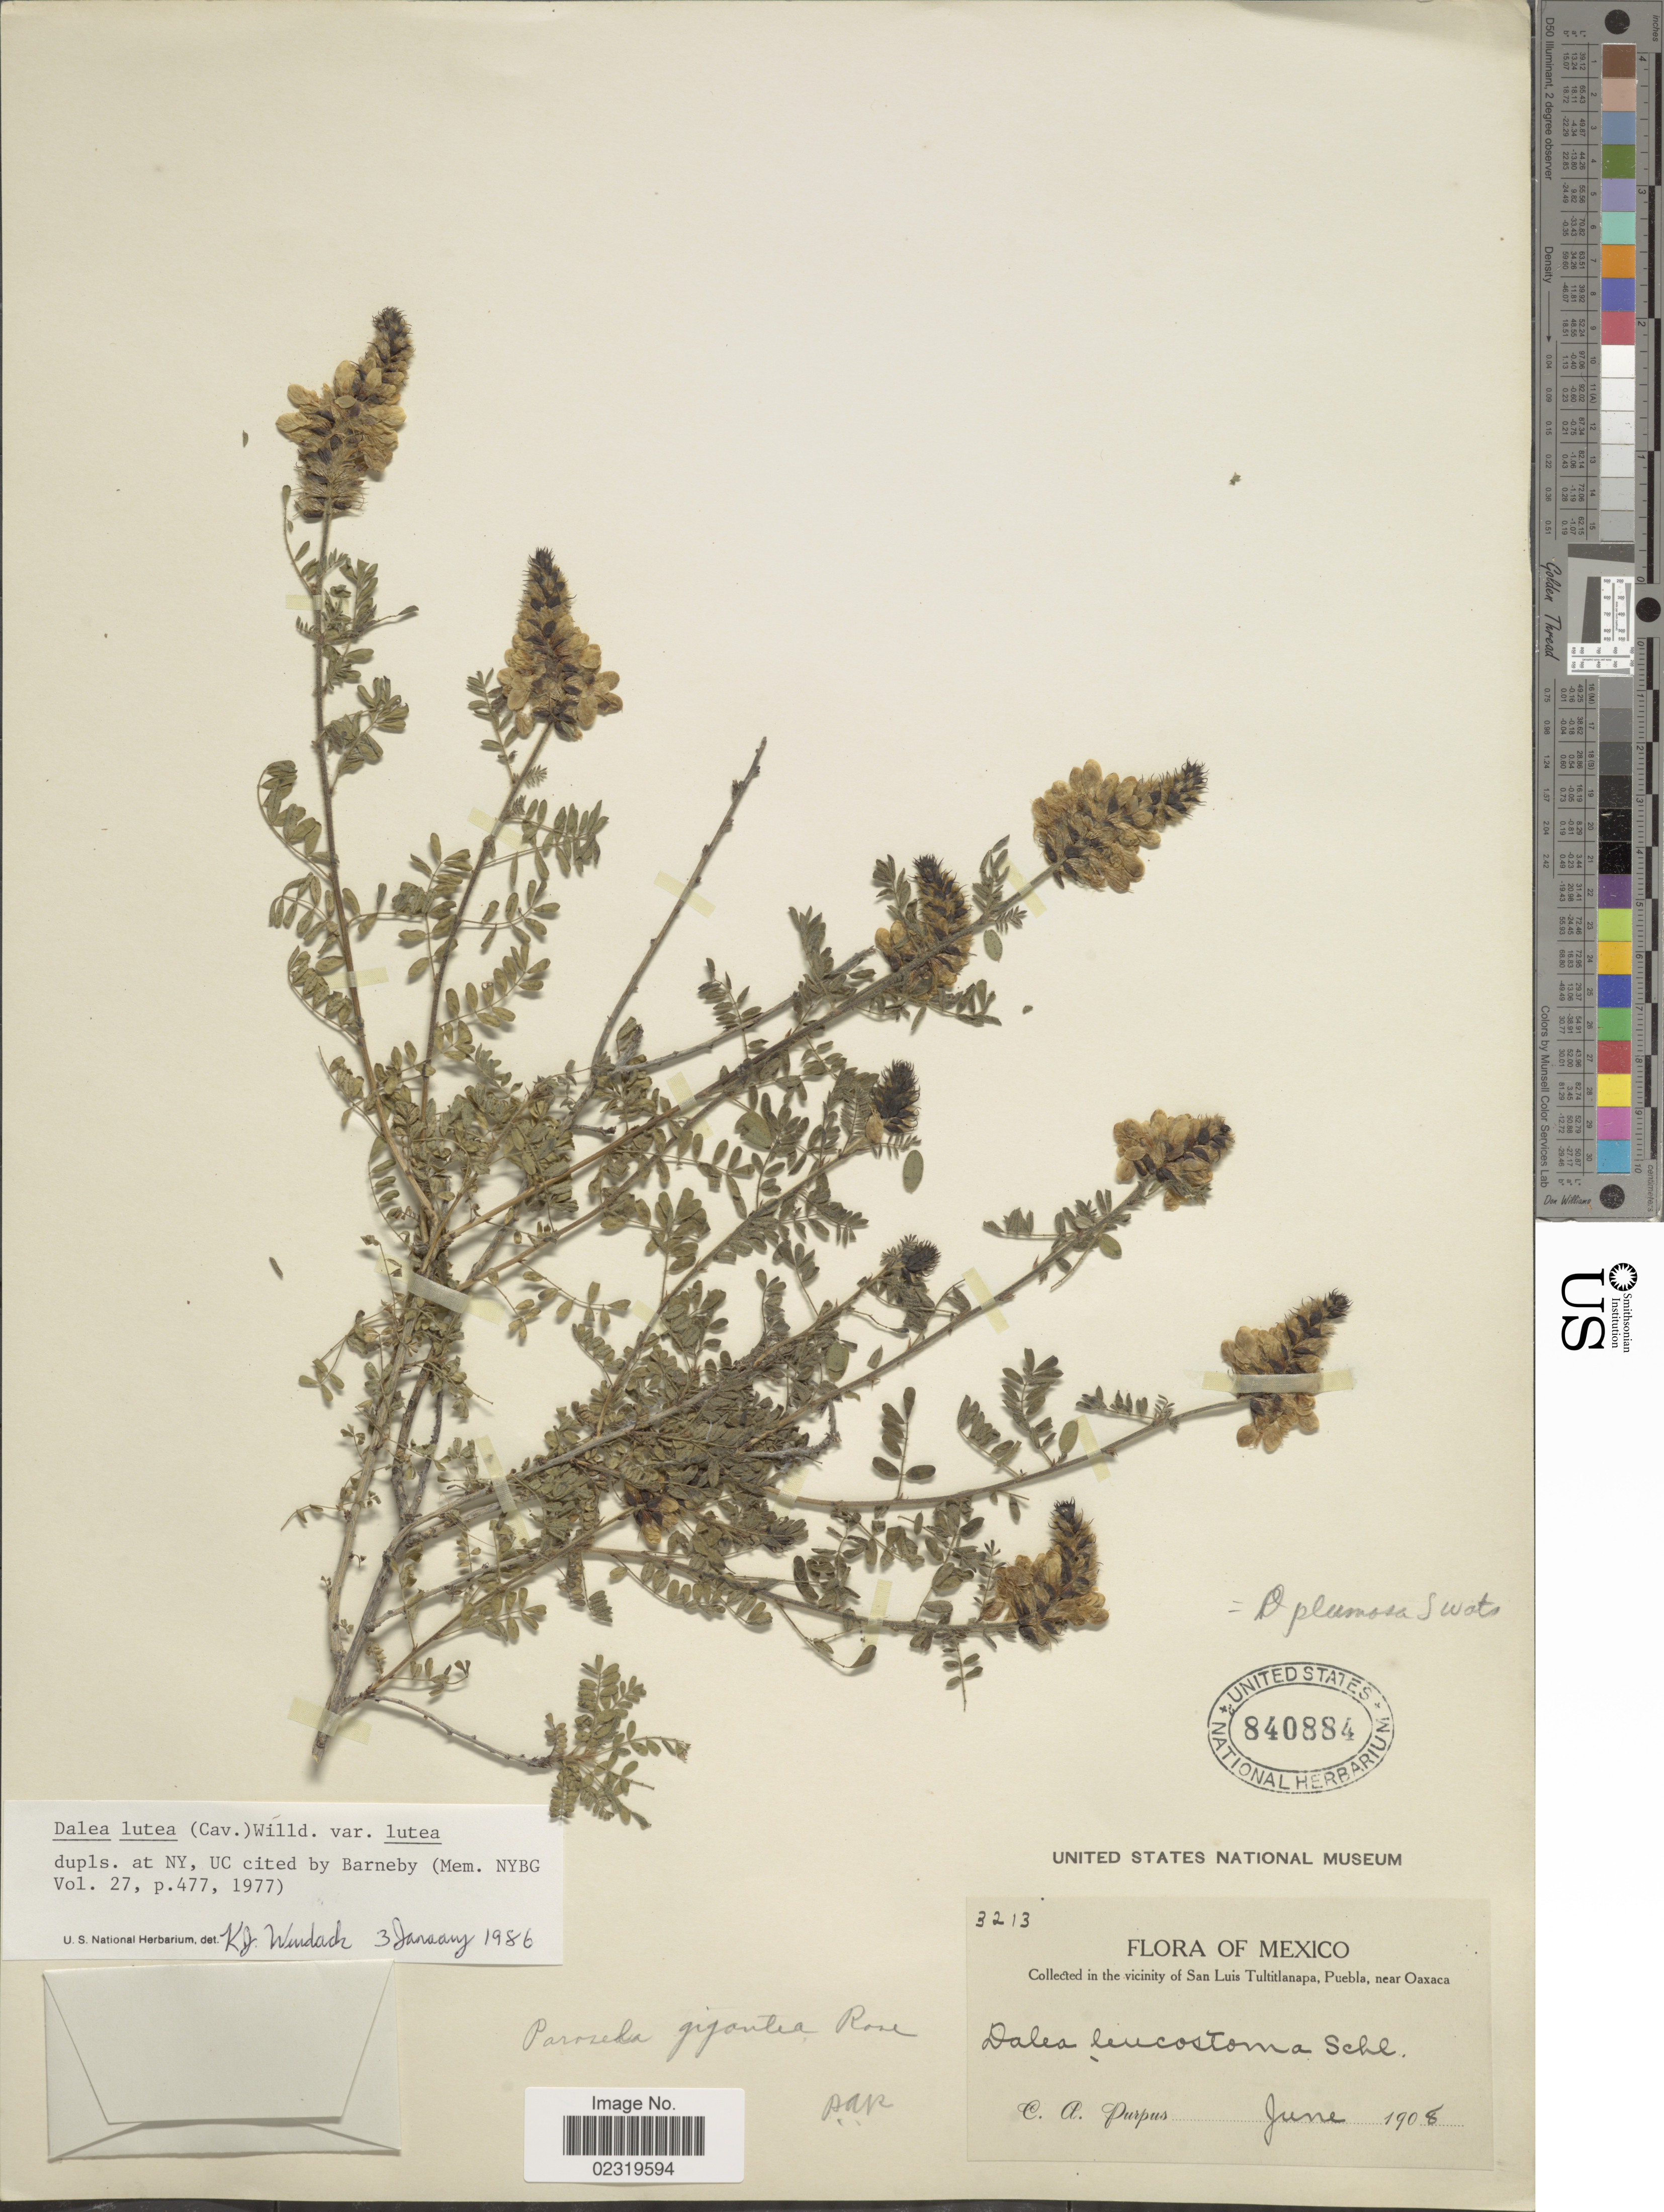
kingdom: Plantae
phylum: Tracheophyta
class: Magnoliopsida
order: Fabales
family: Fabaceae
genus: Dalea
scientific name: Dalea lutea var. lutea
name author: (Cav.) Willd.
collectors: C. A. Purpus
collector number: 3213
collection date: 1908-06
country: Mexico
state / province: Puebla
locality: Vicinity of San Luis Tultitlanapa, near Oaxaca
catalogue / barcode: US 840884